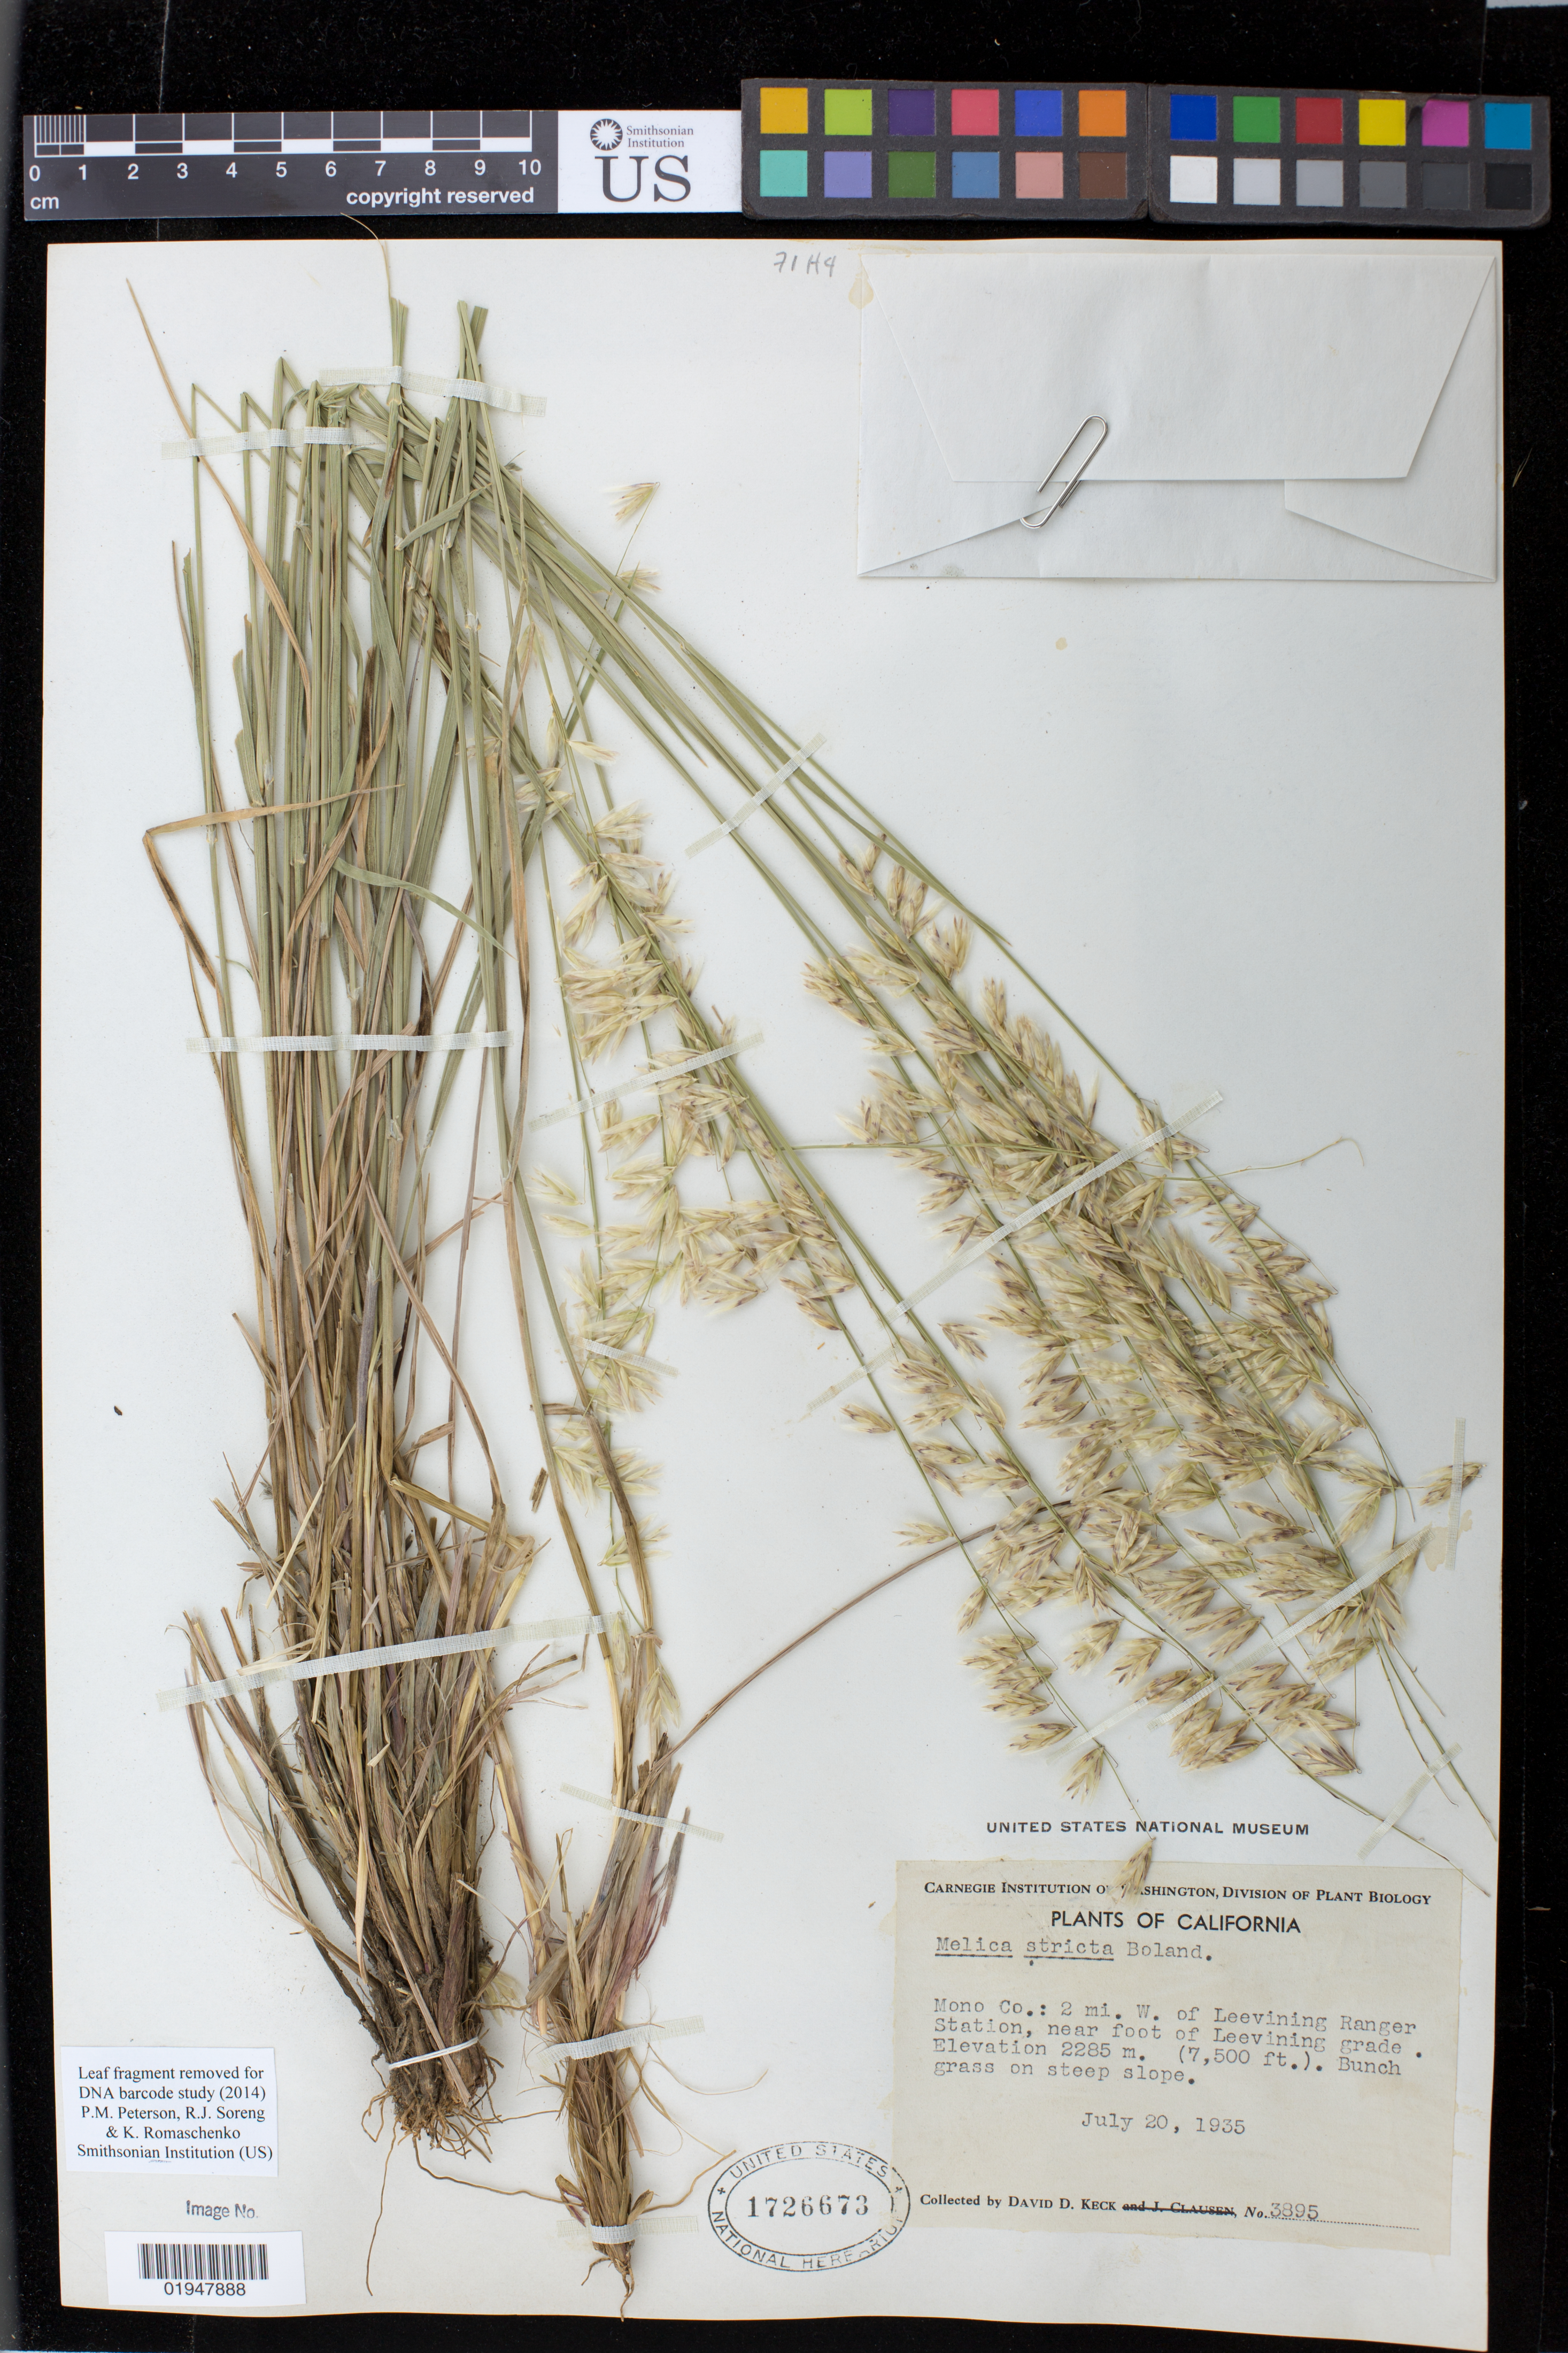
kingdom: Plantae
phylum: Tracheophyta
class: Liliopsida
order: Poales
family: Poaceae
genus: Melica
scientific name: Melica stricta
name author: Bol.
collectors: D. D. Keck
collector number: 3895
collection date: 1935-07-20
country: United States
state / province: California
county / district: Mono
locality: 2 mi. W. of Leevining Ranger Station, near foot of Leevining grade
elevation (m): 2286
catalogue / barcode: US 1726673